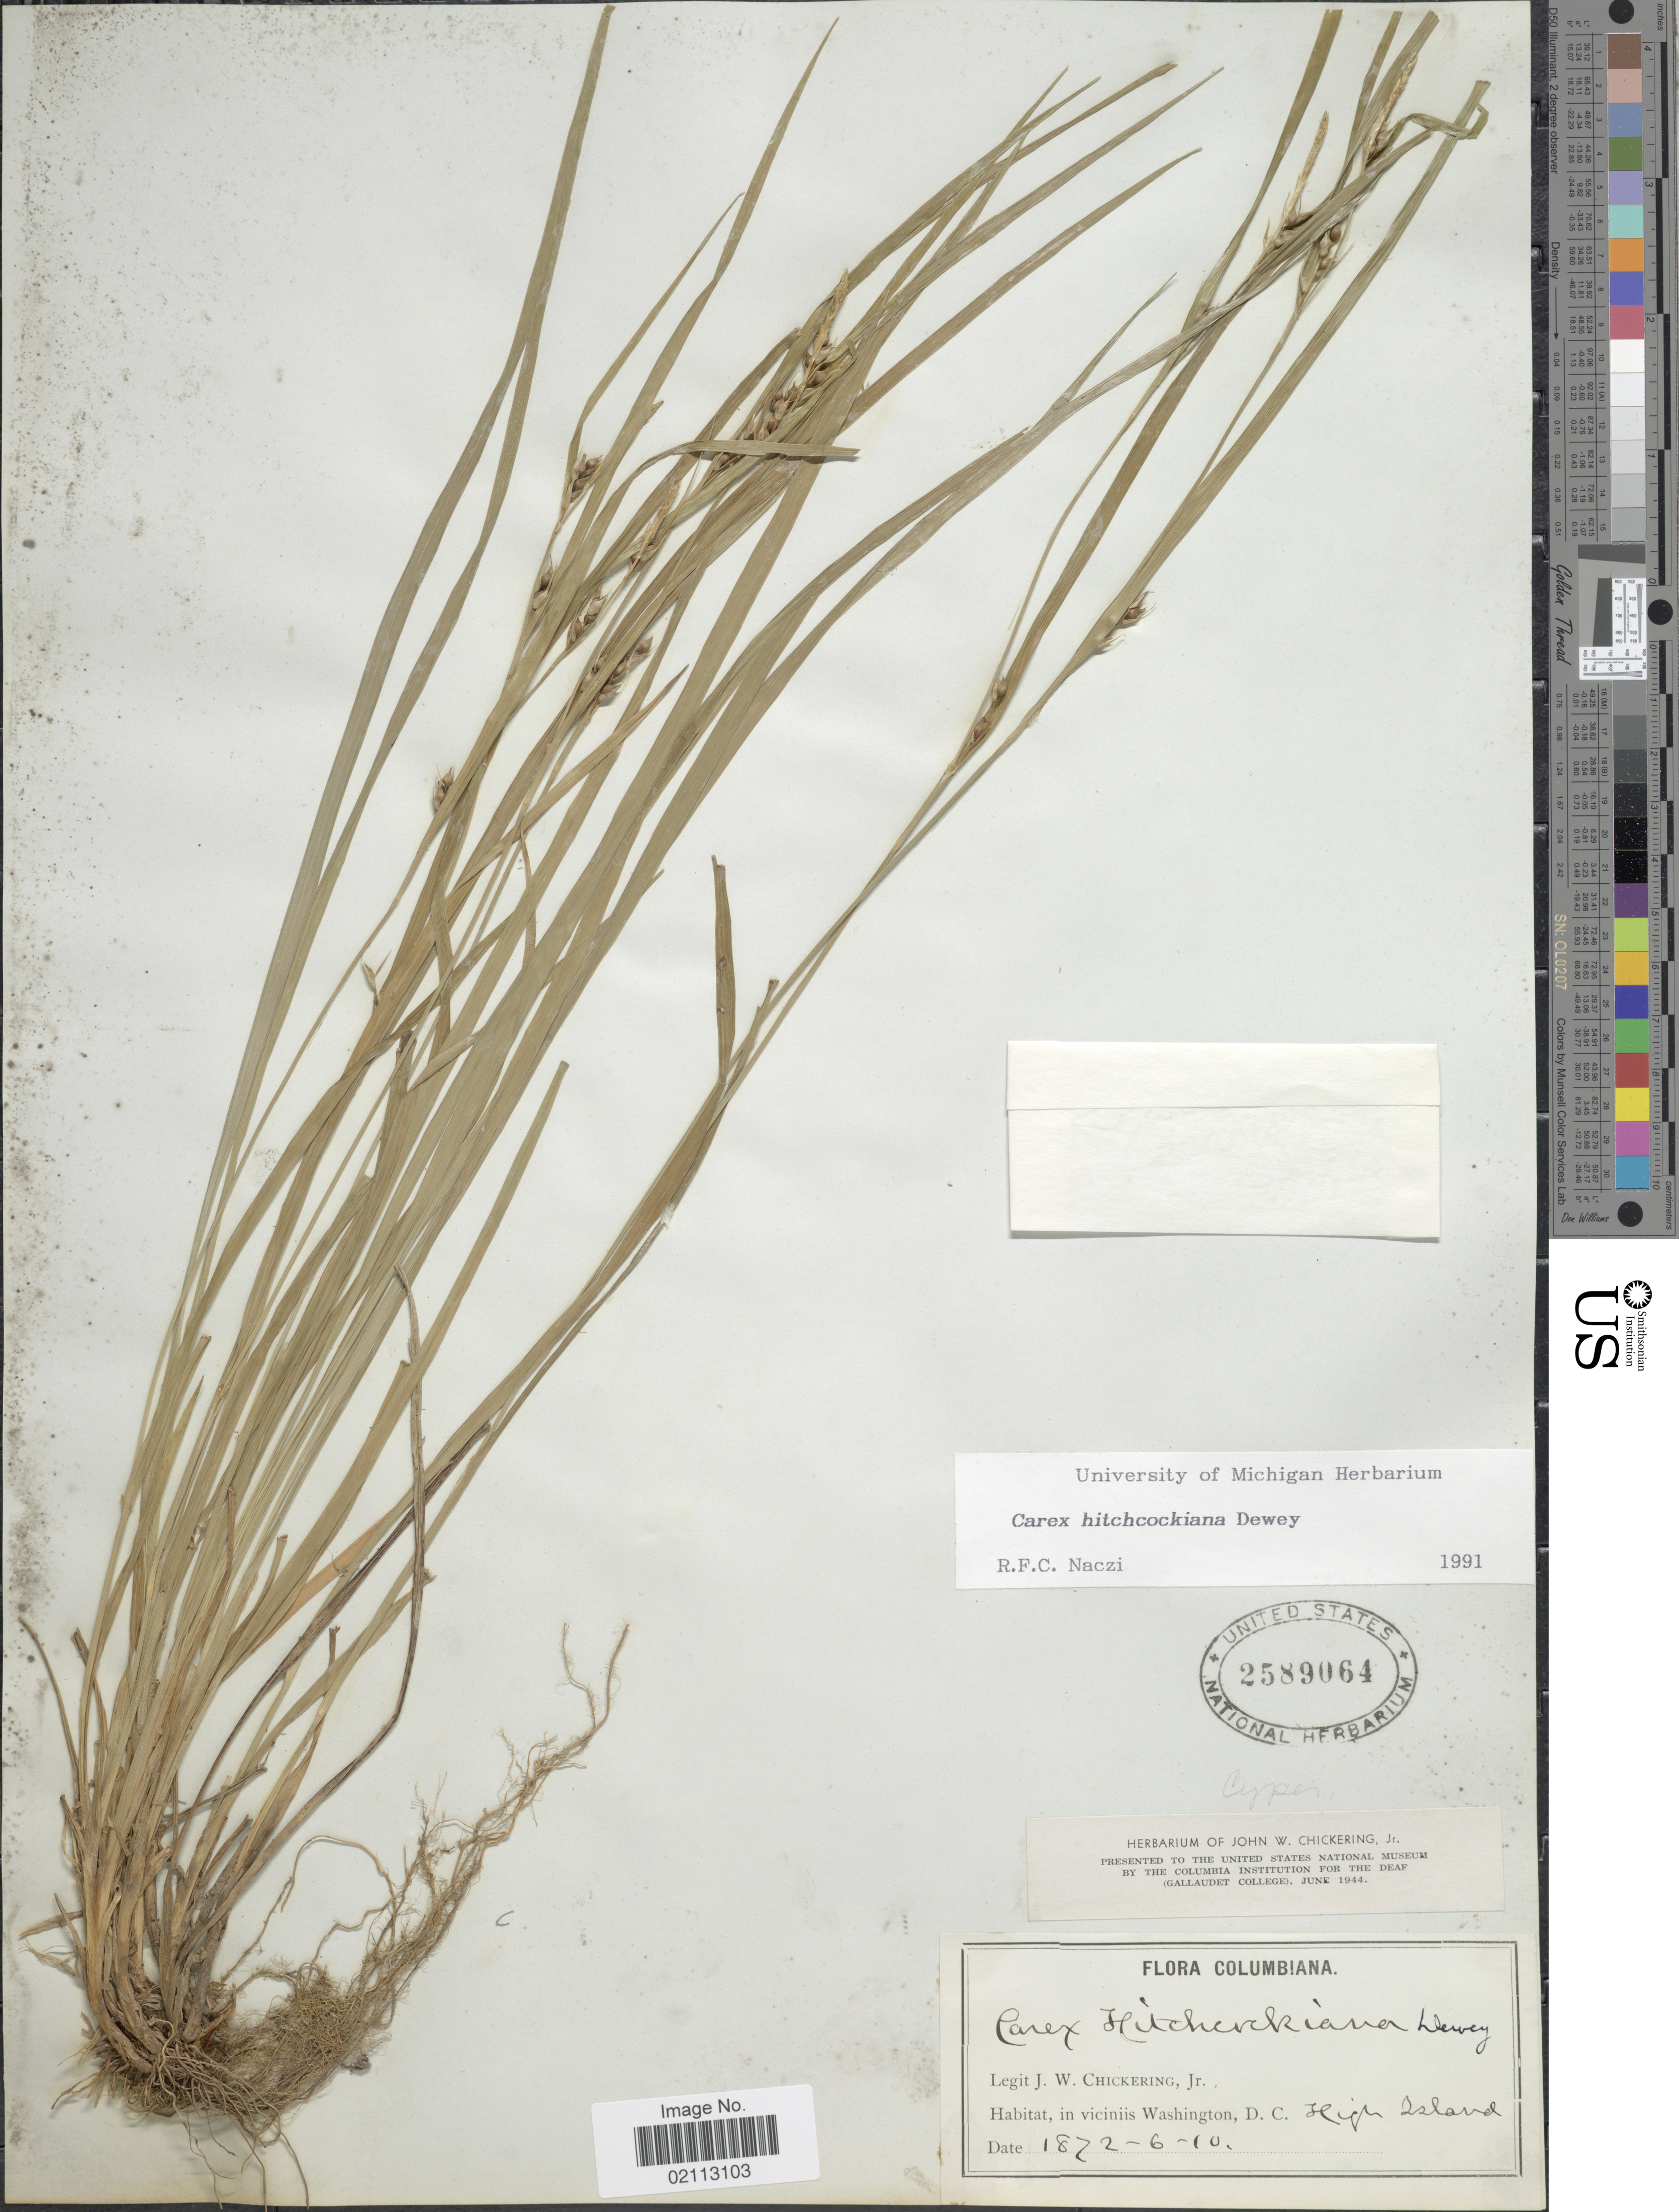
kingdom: Plantae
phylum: Tracheophyta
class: Liliopsida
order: Poales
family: Cyperaceae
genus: Carex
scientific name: Carex hitchcockiana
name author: Dewey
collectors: J. W. Chickering Jr.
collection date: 1872-06-10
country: United States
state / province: District of Columbia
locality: Columbiana, in viciniis Washington, D. C. High Island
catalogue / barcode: US 2589064